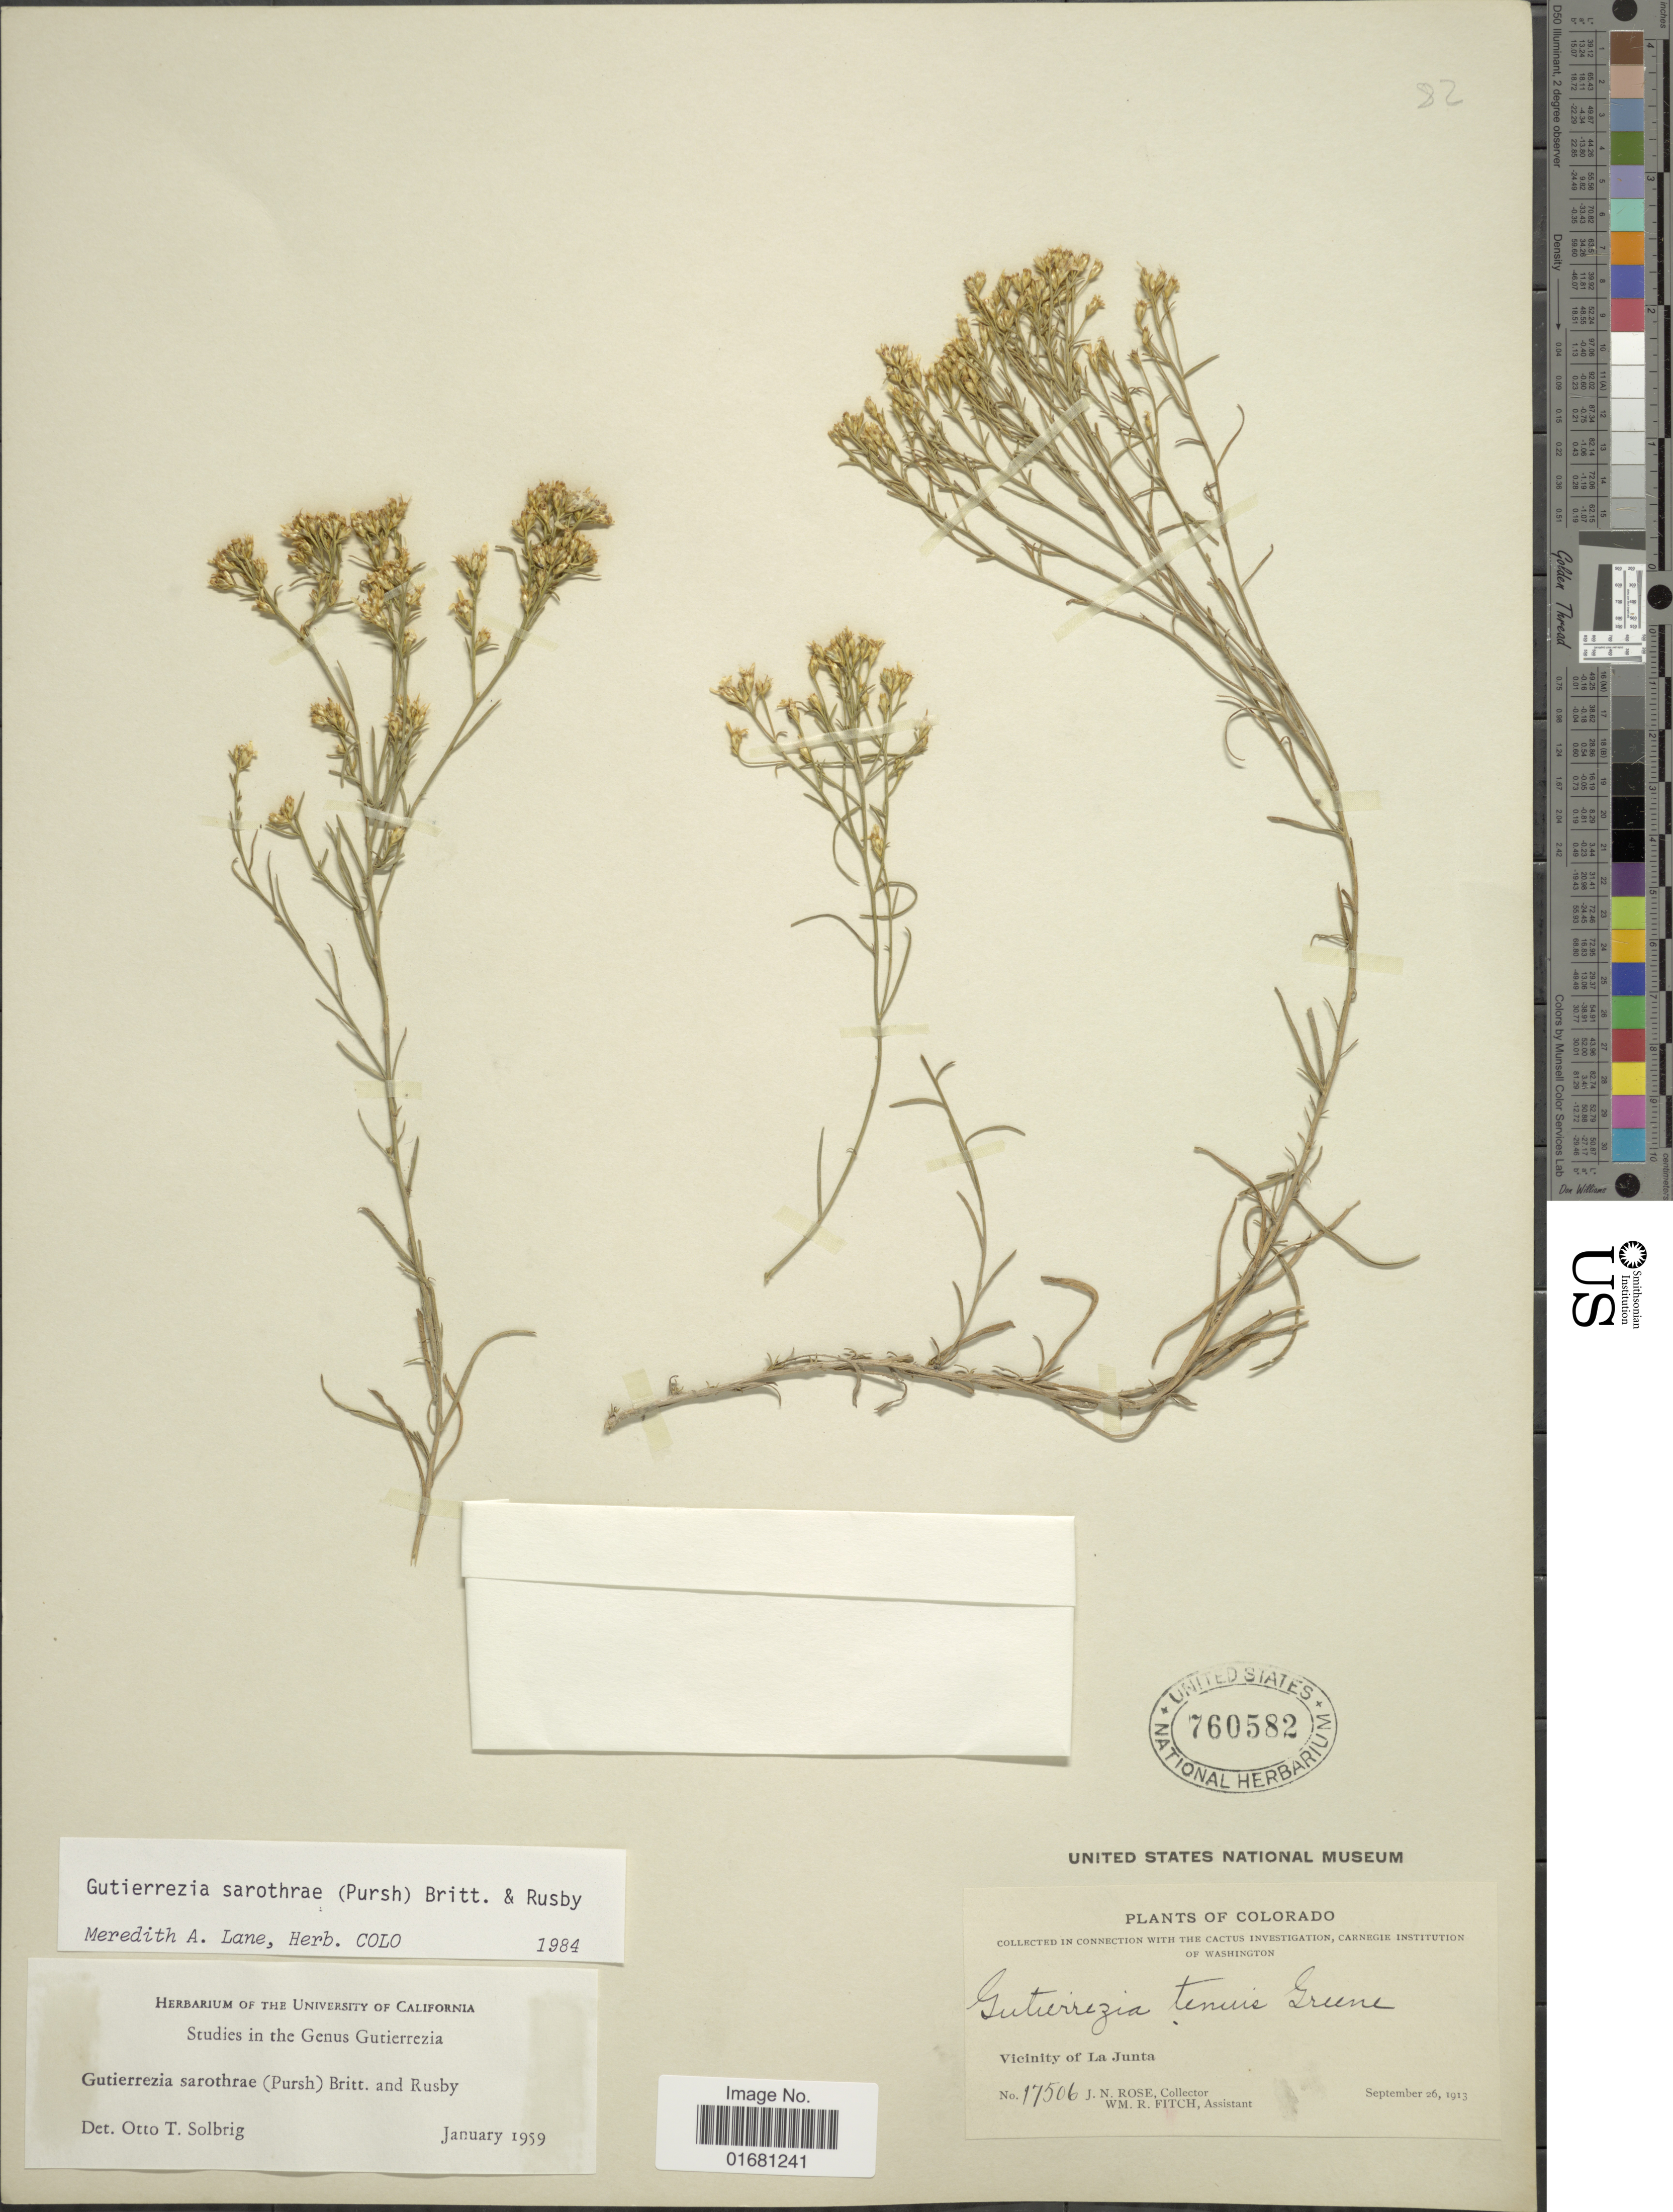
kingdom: Plantae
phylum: Tracheophyta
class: Magnoliopsida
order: Asterales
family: Asteraceae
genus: Gutierrezia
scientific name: Gutierrezia sarothrae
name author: (Pursh) Britton & Rusby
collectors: J. N. Rose & W. R. Fitch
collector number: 17506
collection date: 1913-09-26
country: United States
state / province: Colorado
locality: Colorado. Vicinity of La Junta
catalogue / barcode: US 760582